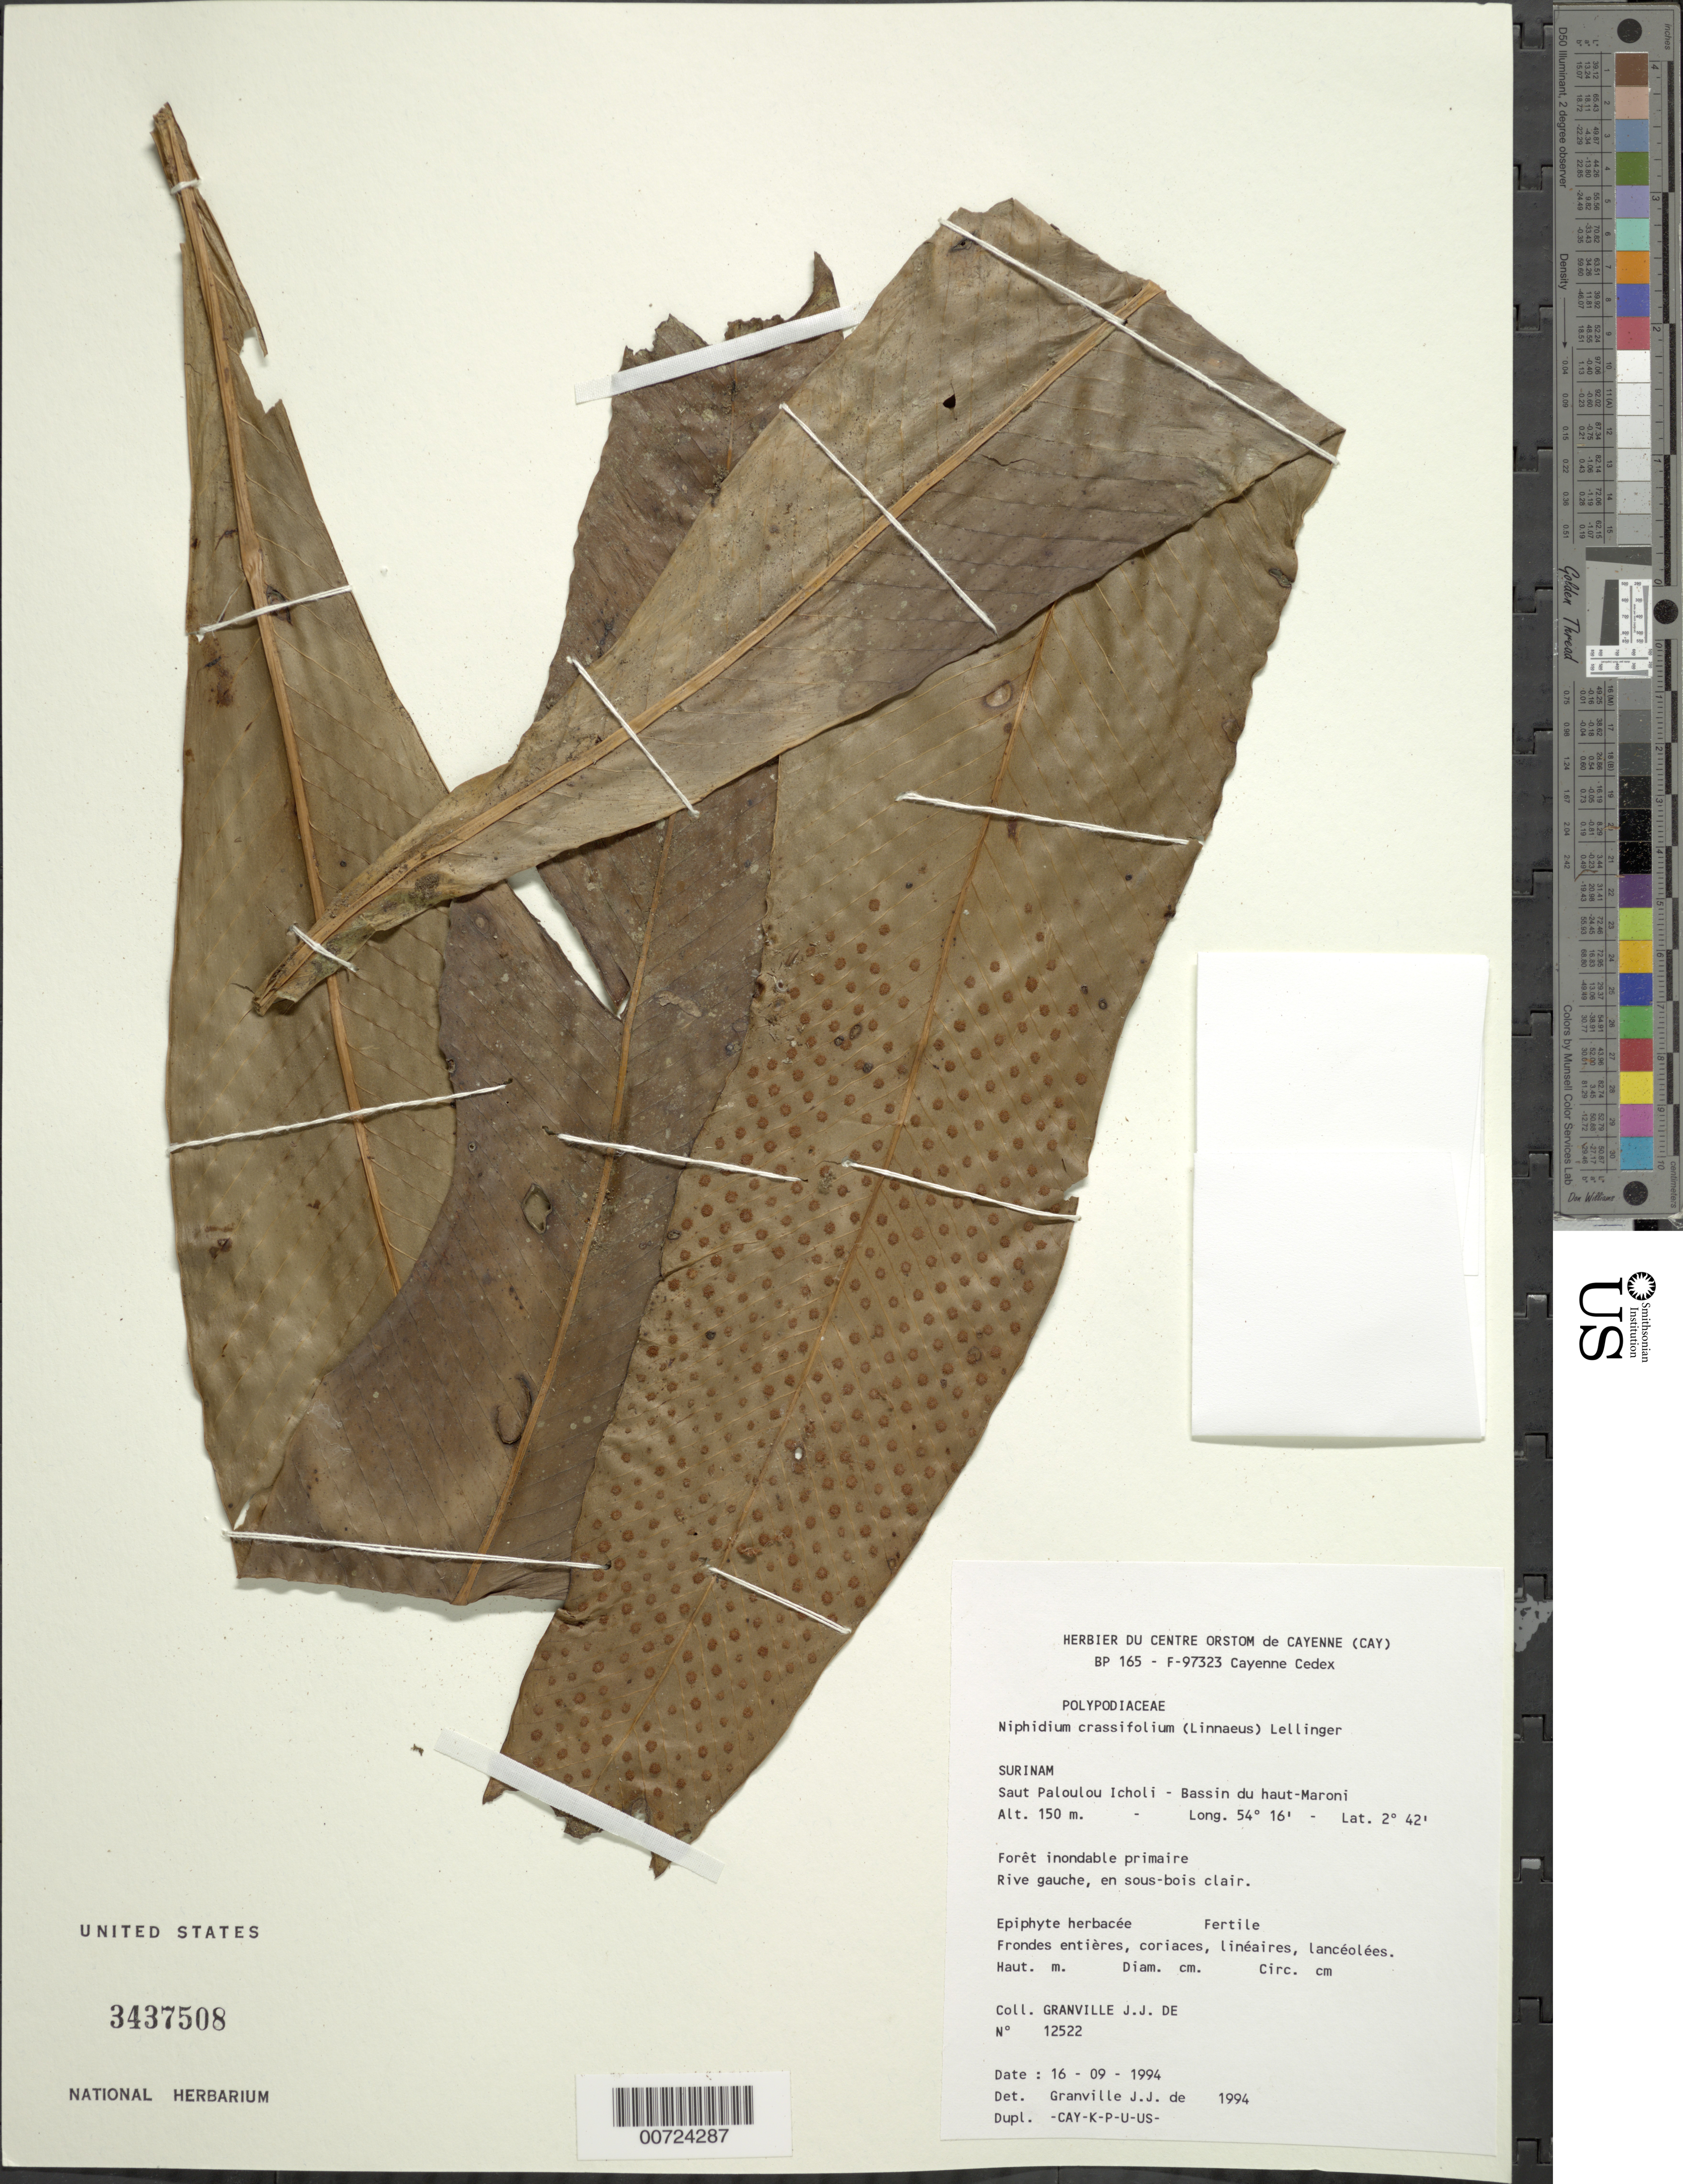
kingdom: Plantae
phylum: Tracheophyta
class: Polypodiopsida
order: Polypodiales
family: Polypodiaceae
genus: Niphidium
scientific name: Niphidium crassifolium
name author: (L.) Lellinger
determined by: Granville, J. J. de, (CAY), Institut de Recherche pour le Developpement (IRD) (FRENCH GUIANA)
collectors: J.-J. de Granville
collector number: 12522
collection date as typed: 16-Sep-94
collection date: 1994-09-16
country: Suriname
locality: Saut Paloulou Icholi, Bassin du haut-Maroni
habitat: Inundated primary forest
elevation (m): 150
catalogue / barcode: US 3437508